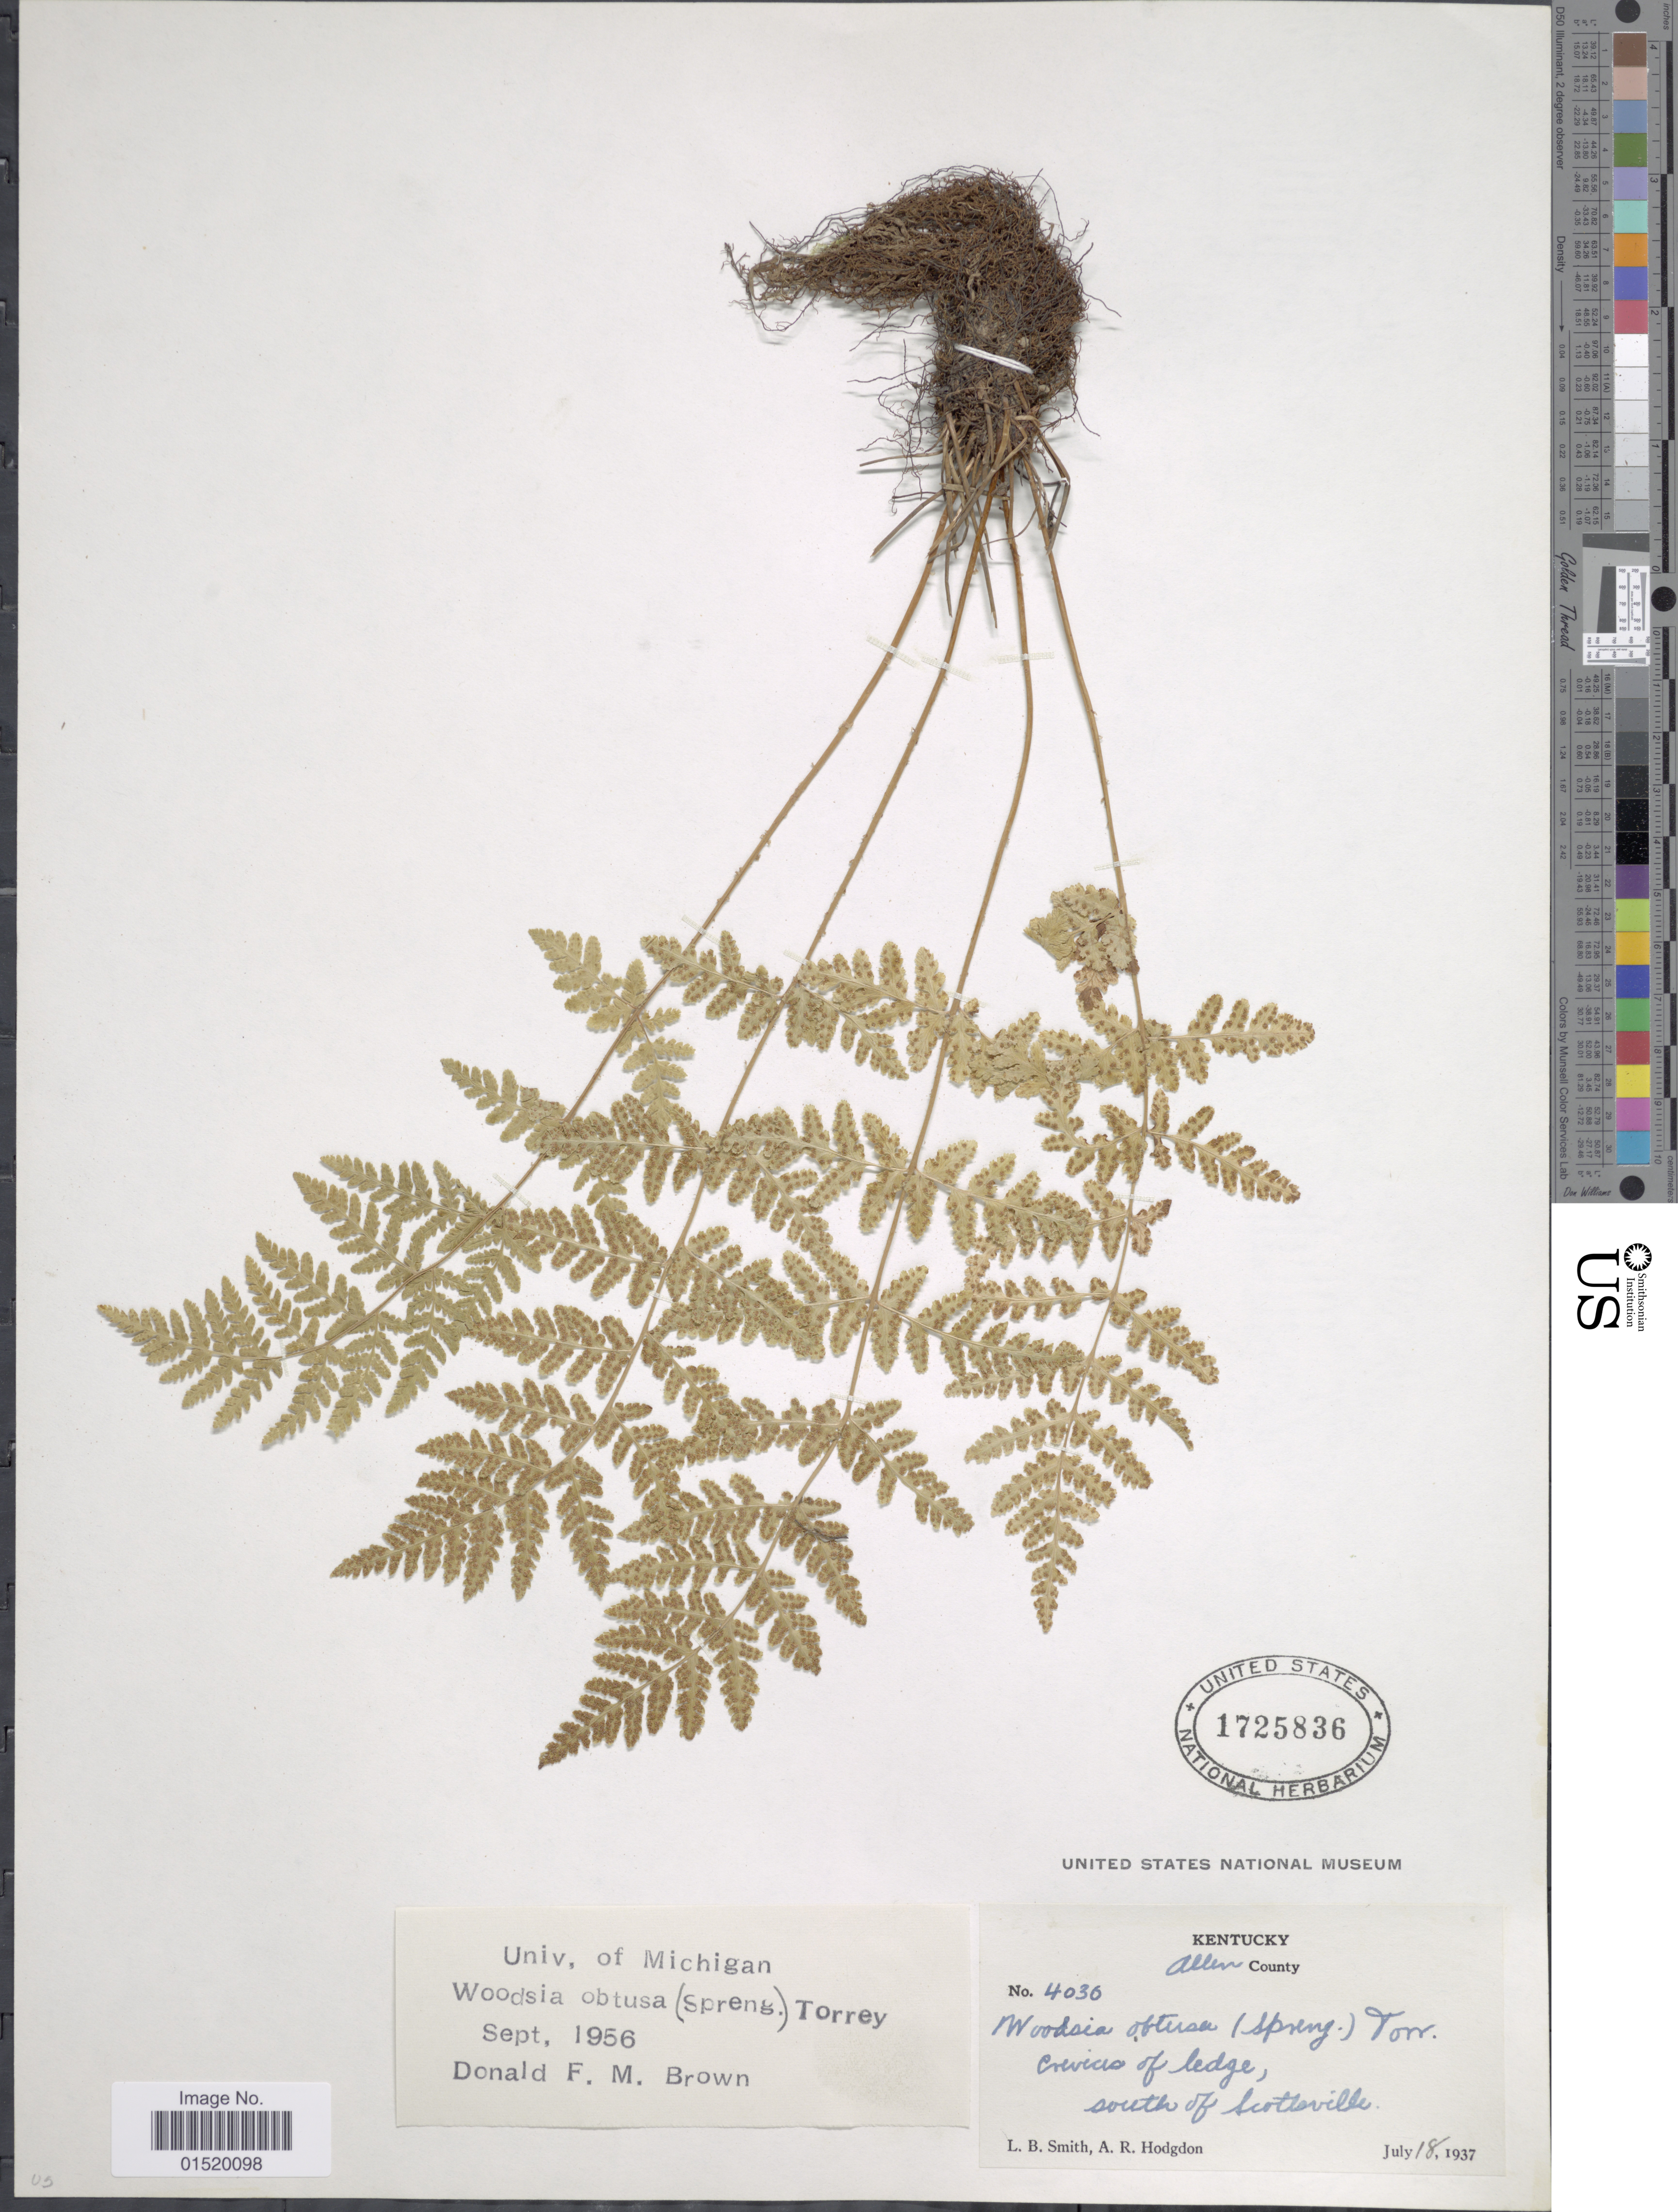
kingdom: Plantae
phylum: Tracheophyta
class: Polypodiopsida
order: Polypodiales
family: Woodsiaceae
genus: Woodsia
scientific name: Woodsia obtusa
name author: (Spreng.) Torr.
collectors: L. Smith & A. R. Hodgdon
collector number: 4030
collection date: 1937-07-18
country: United States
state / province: Kentucky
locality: Allen county, Crevices of ledge, south of Scotteville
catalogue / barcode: US 1725836